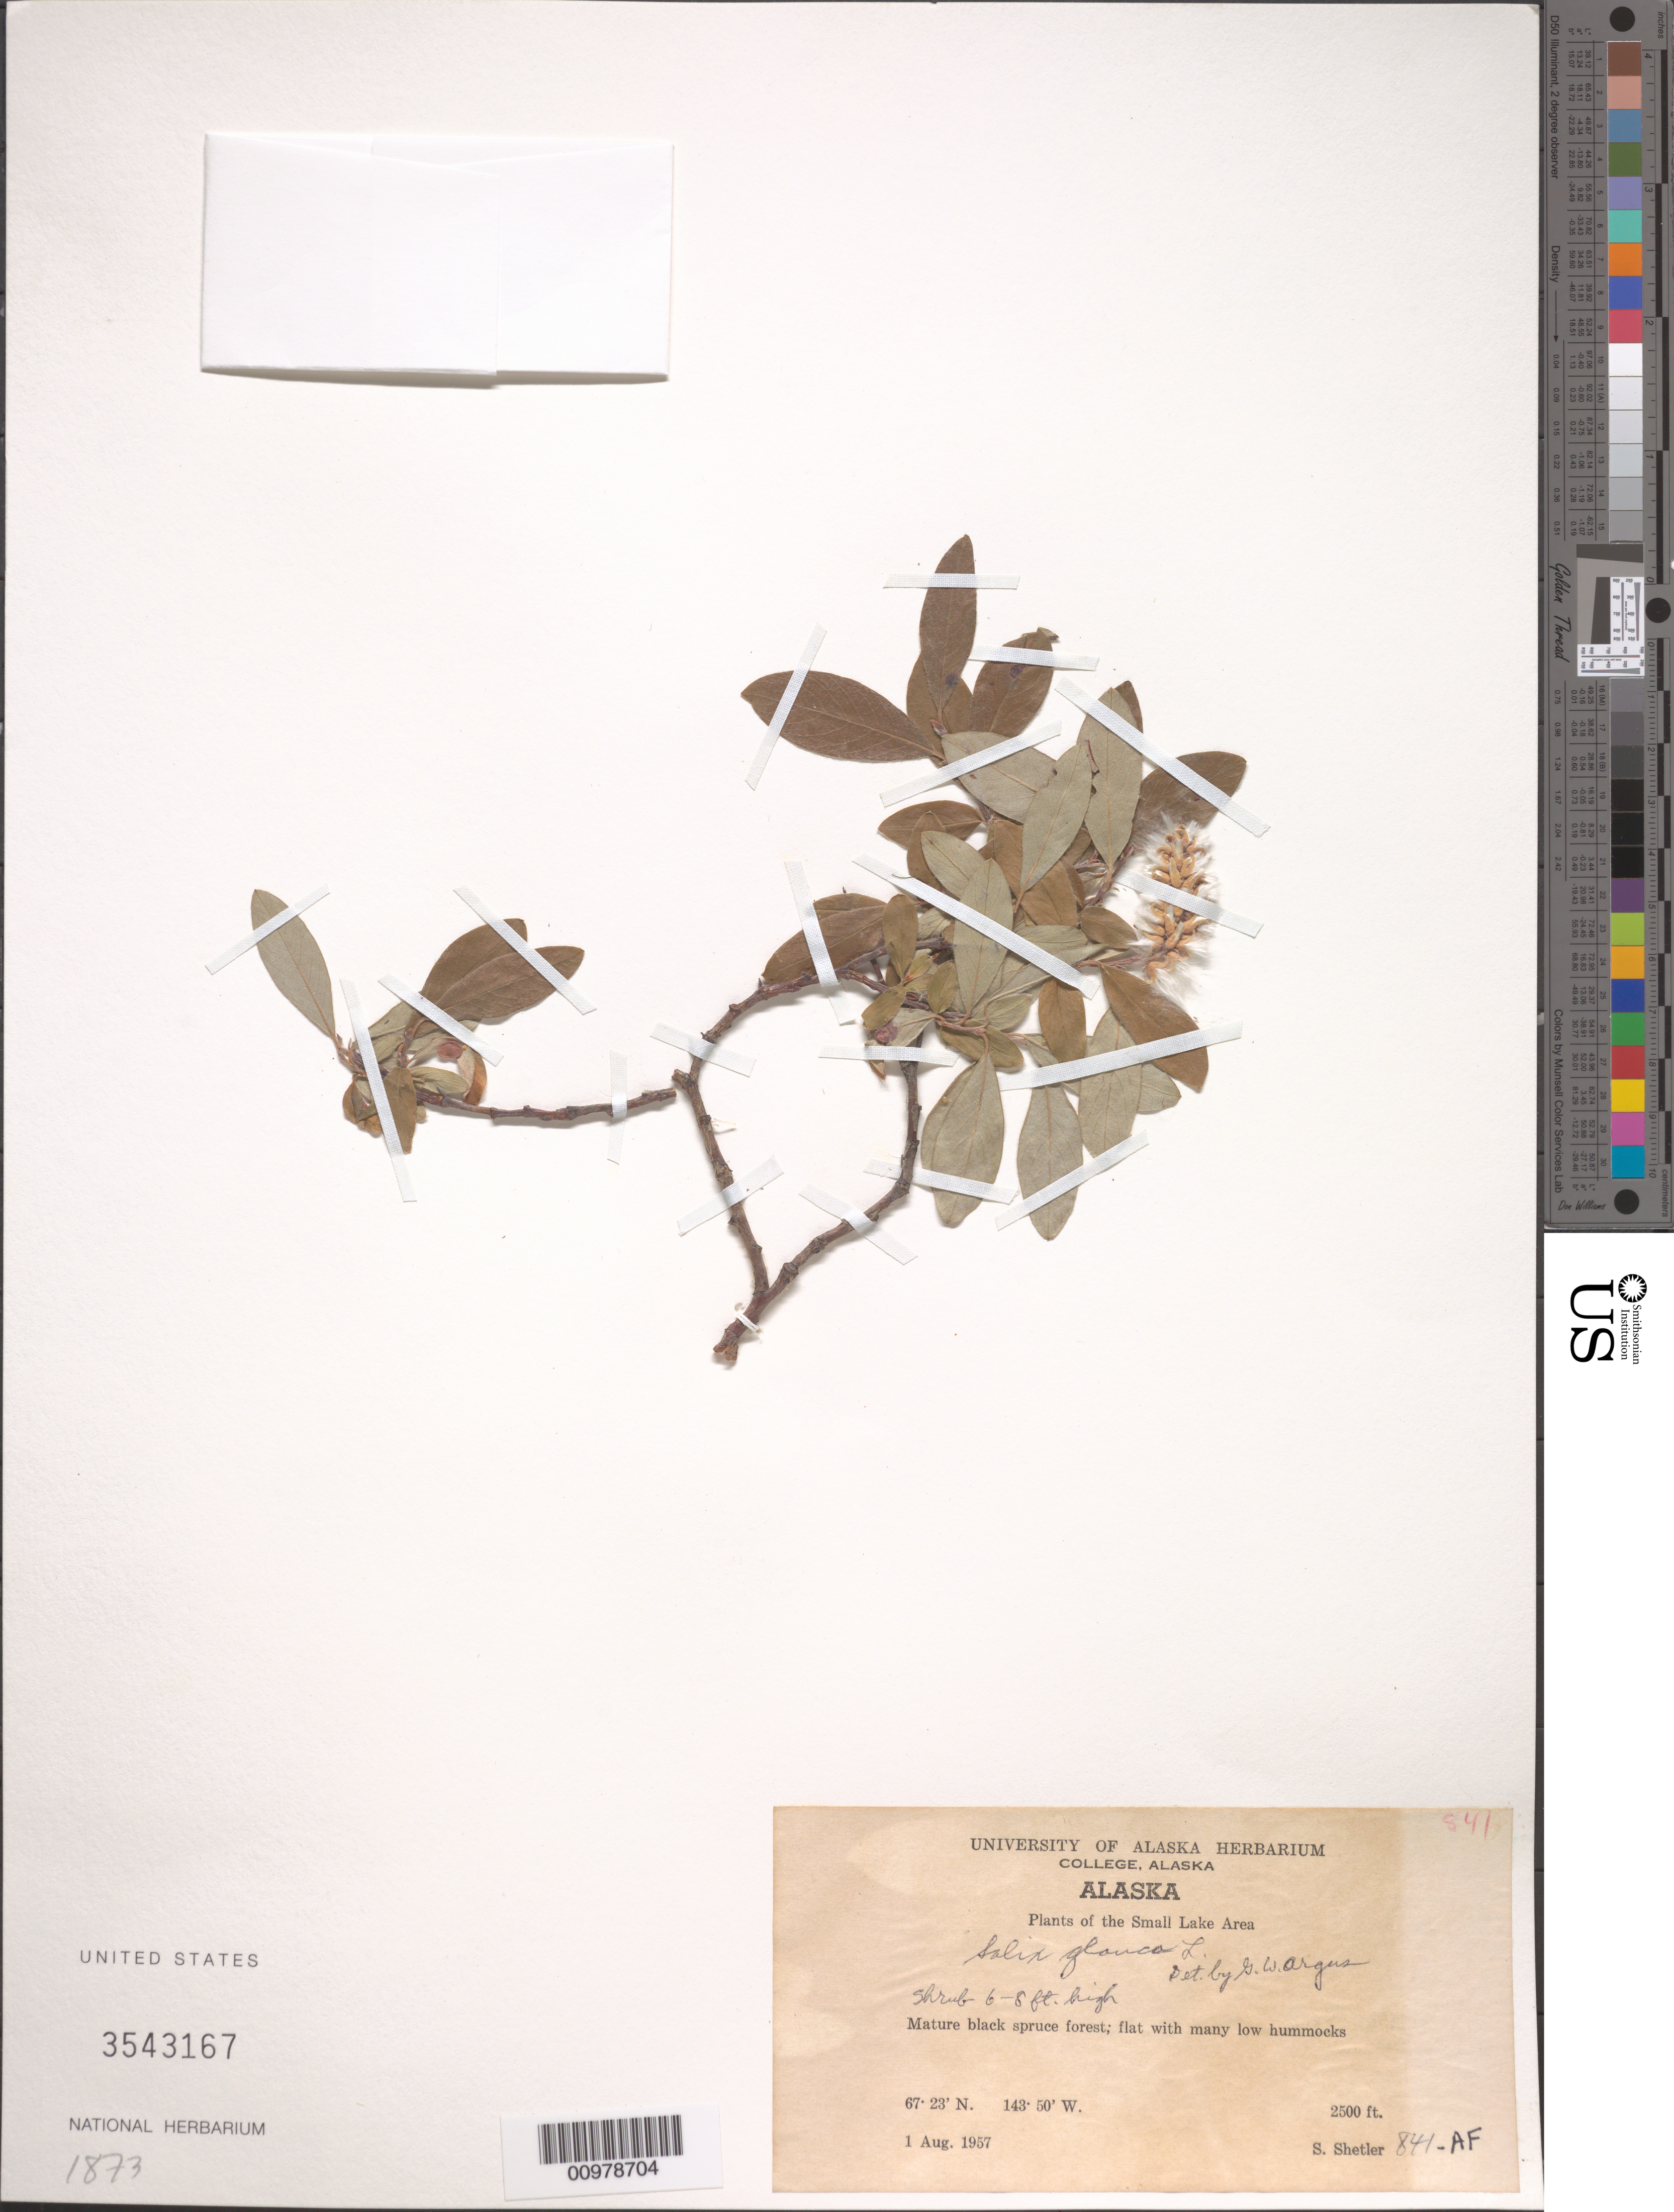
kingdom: Plantae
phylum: Tracheophyta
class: Magnoliopsida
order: Malpighiales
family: Salicaceae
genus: Salix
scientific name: Salix glauca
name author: L.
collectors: S. Shetler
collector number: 841-AF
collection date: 1957-08-01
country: United States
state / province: Alaska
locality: The Small Lake Area.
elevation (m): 762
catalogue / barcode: US 3543167